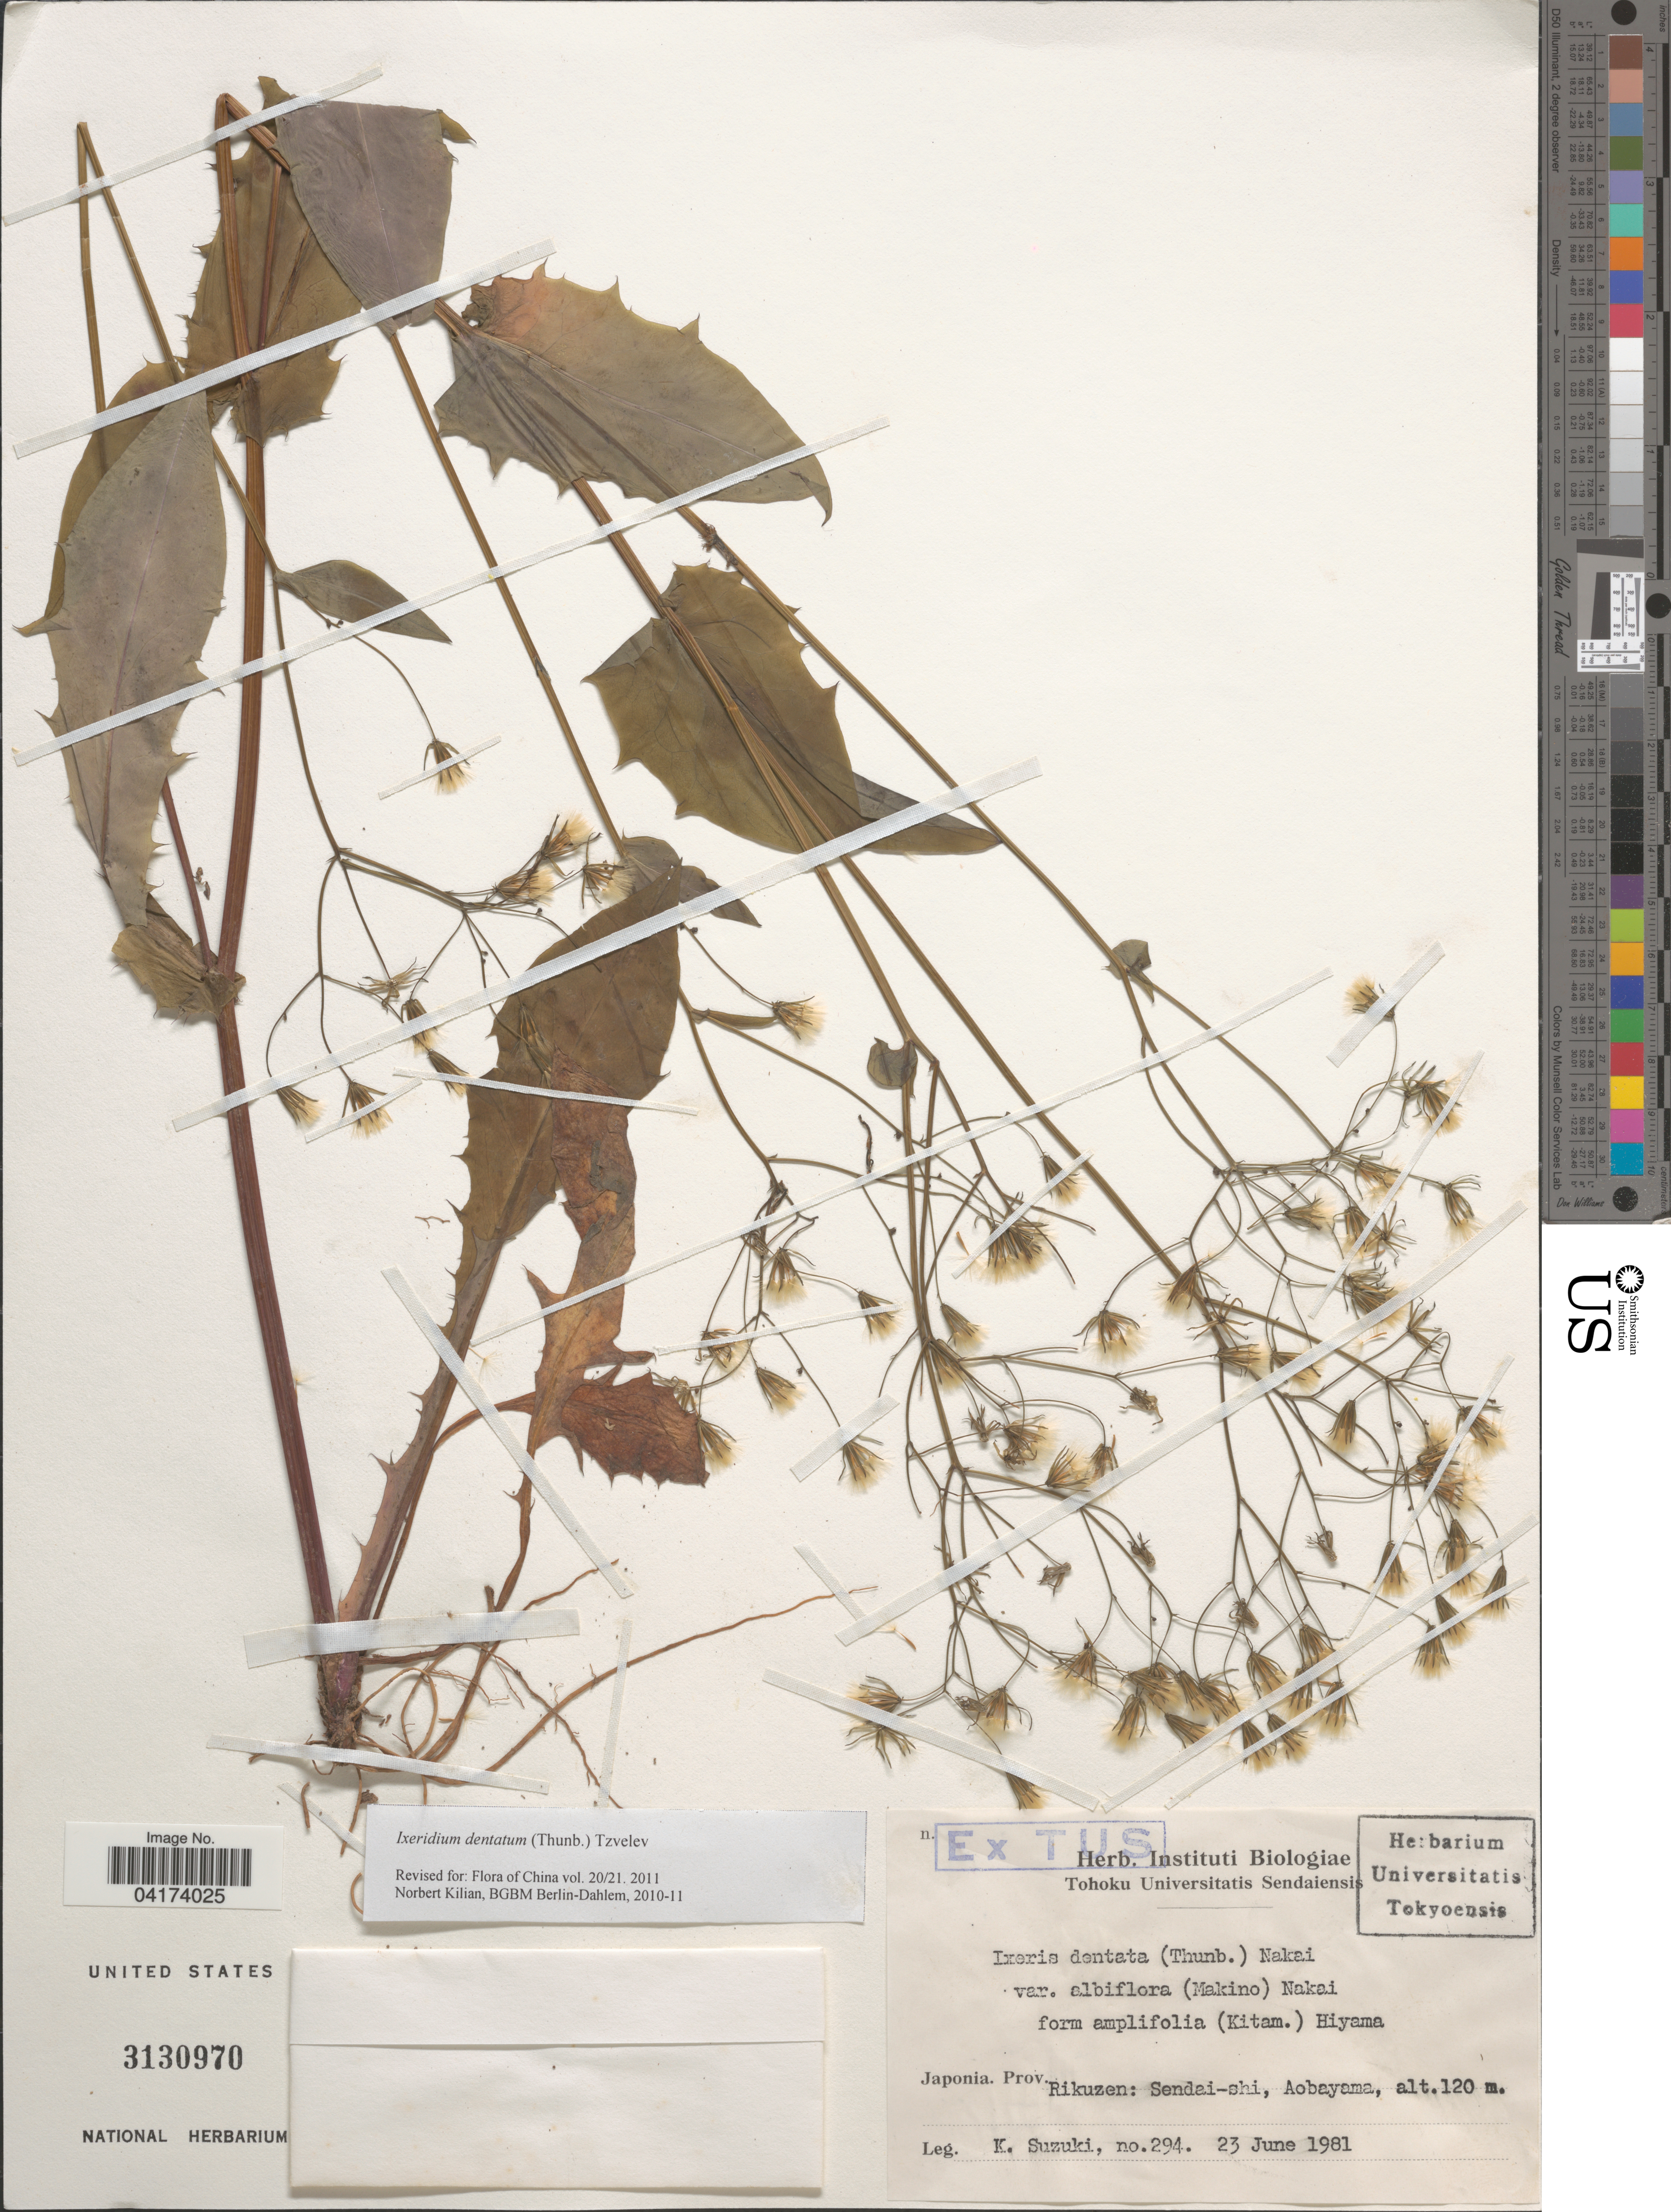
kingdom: Plantae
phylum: Tracheophyta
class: Magnoliopsida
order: Asterales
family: Asteraceae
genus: Ixeridium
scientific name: Ixeridium dentatum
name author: (Thunb.) Tzvelev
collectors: K. Suzuki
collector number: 294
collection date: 1981-06-23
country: Japan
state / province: Miyagi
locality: Japonia. Prov. Rikuzen: Sendai-shi, Aobayama.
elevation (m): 120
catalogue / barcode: US 3130970